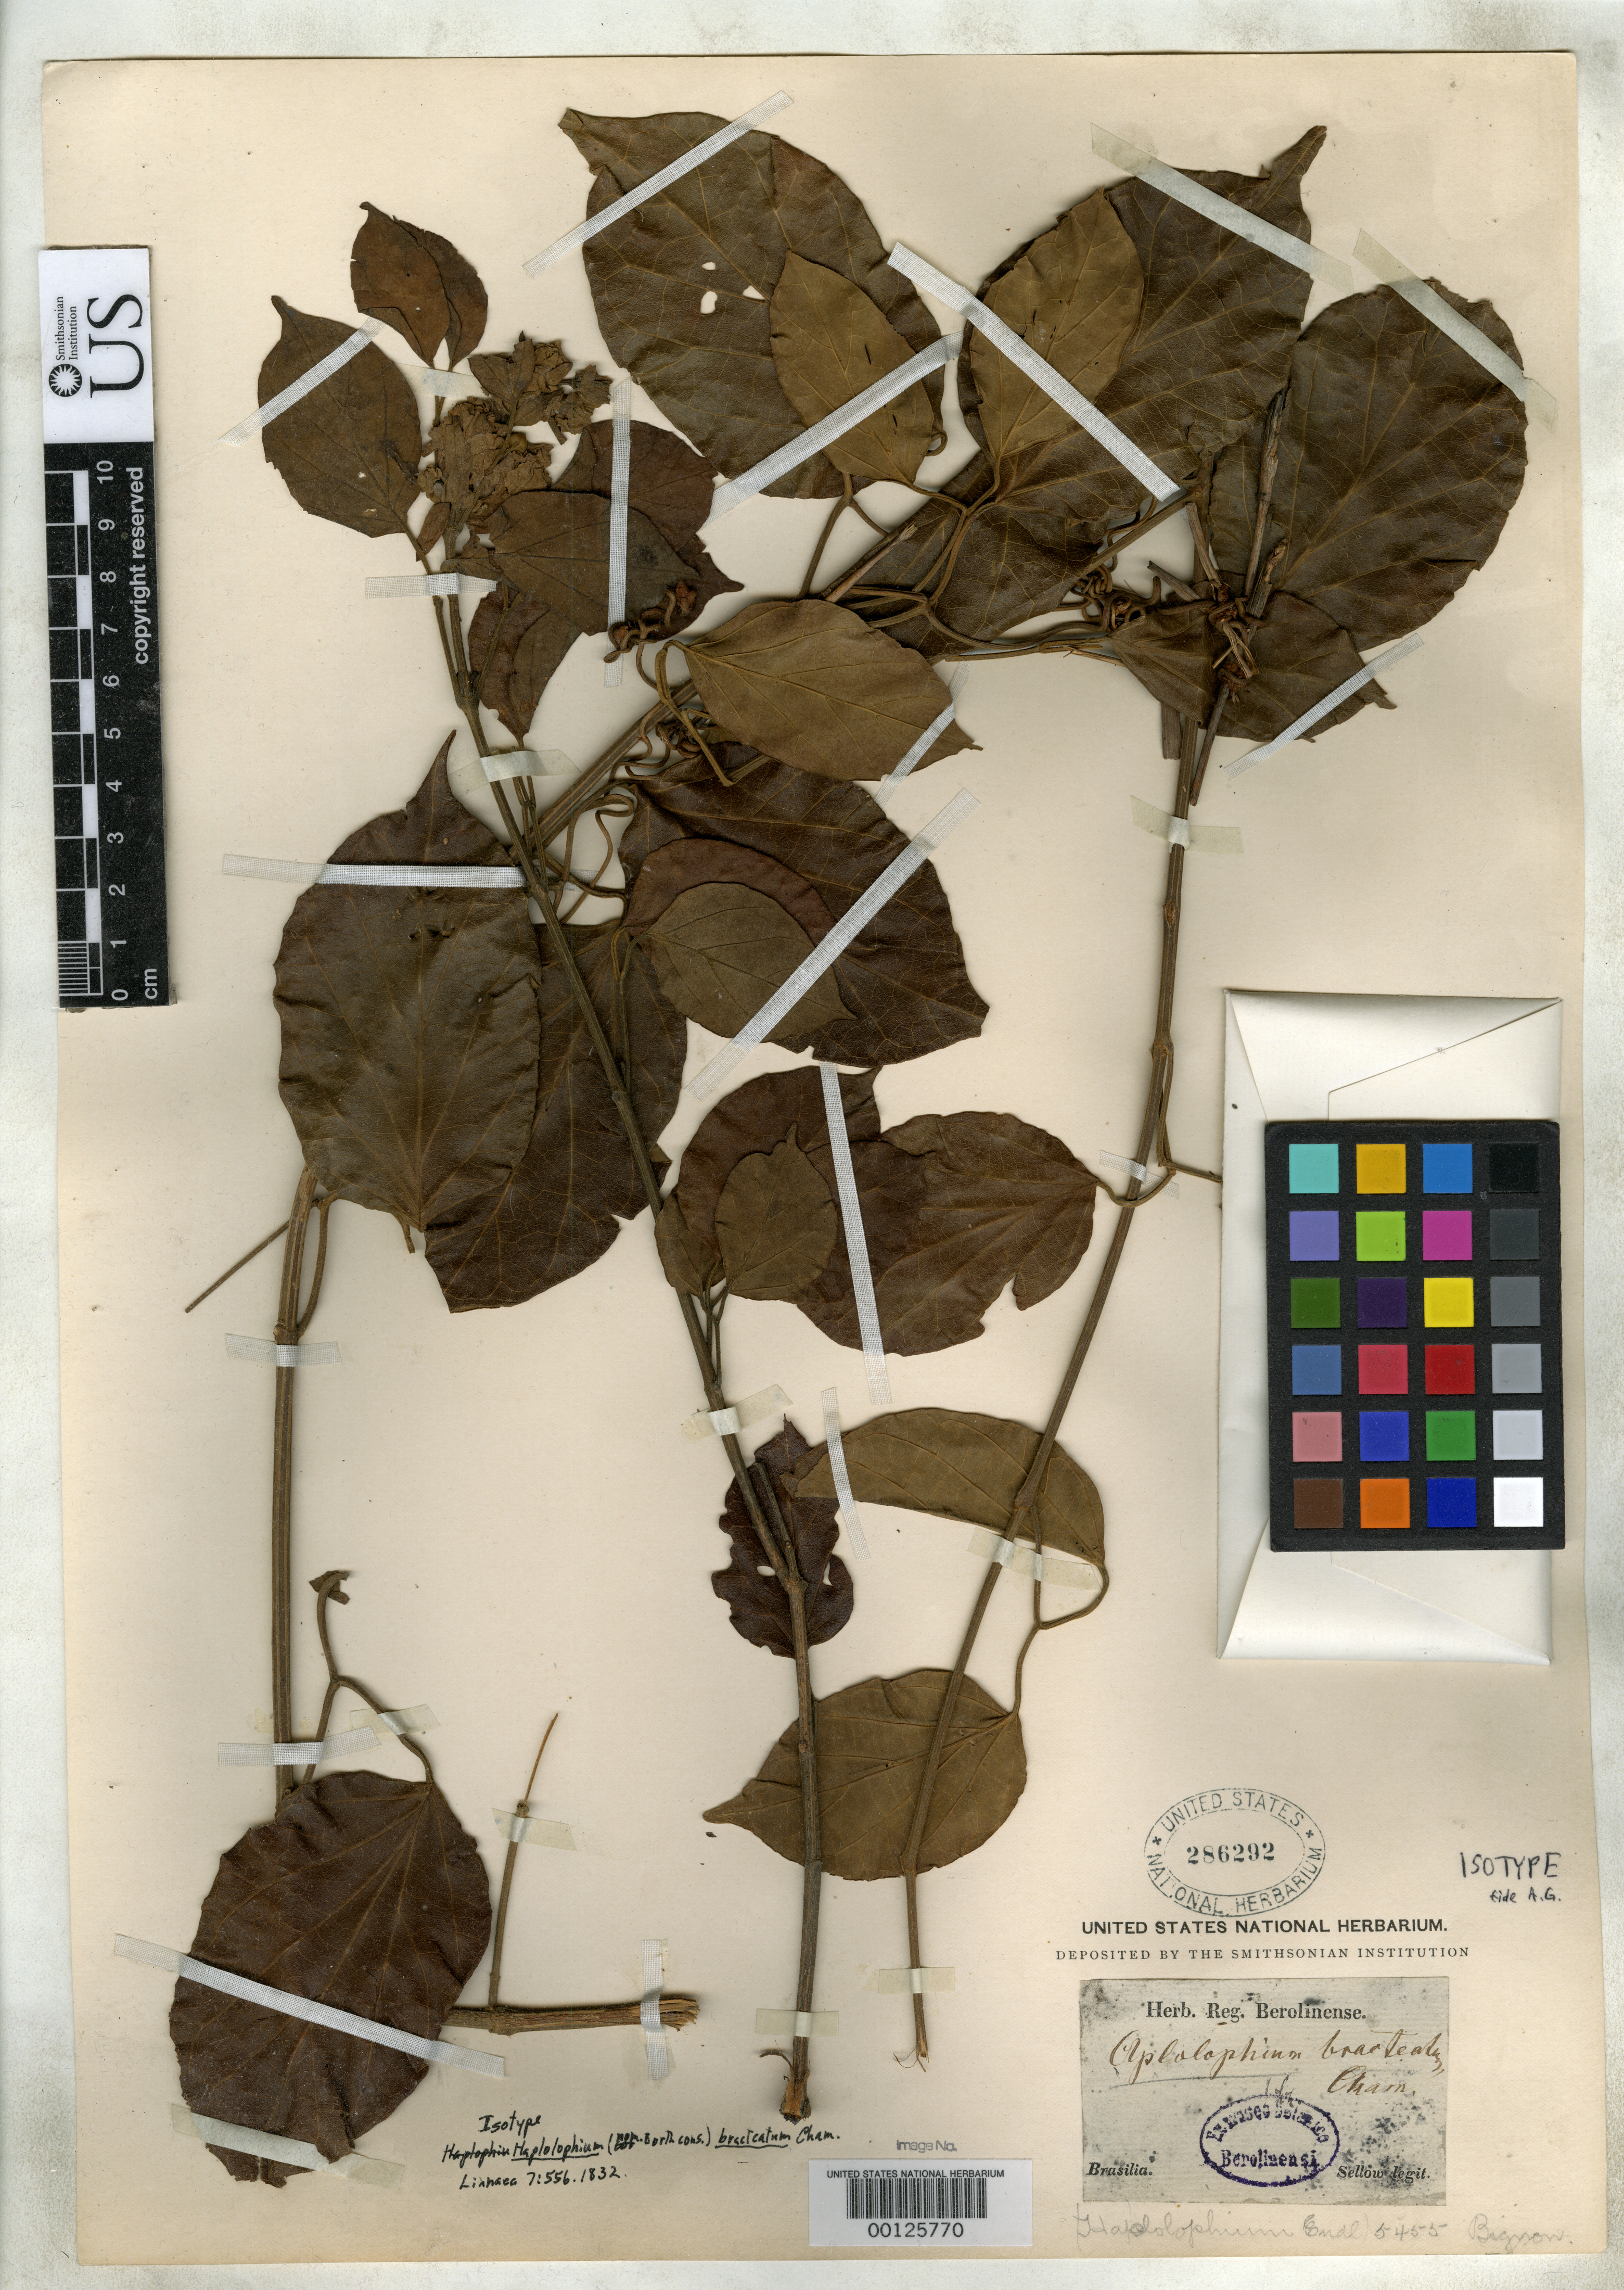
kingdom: Plantae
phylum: Tracheophyta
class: Magnoliopsida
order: Lamiales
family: Bignoniaceae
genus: Haplolophium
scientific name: Haplolophium bracteatum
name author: Cham.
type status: Isotype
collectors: F. Sellow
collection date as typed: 1834 to -- --- 1843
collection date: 1834/1843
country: Brazil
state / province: Minas Gerais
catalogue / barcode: US 286292